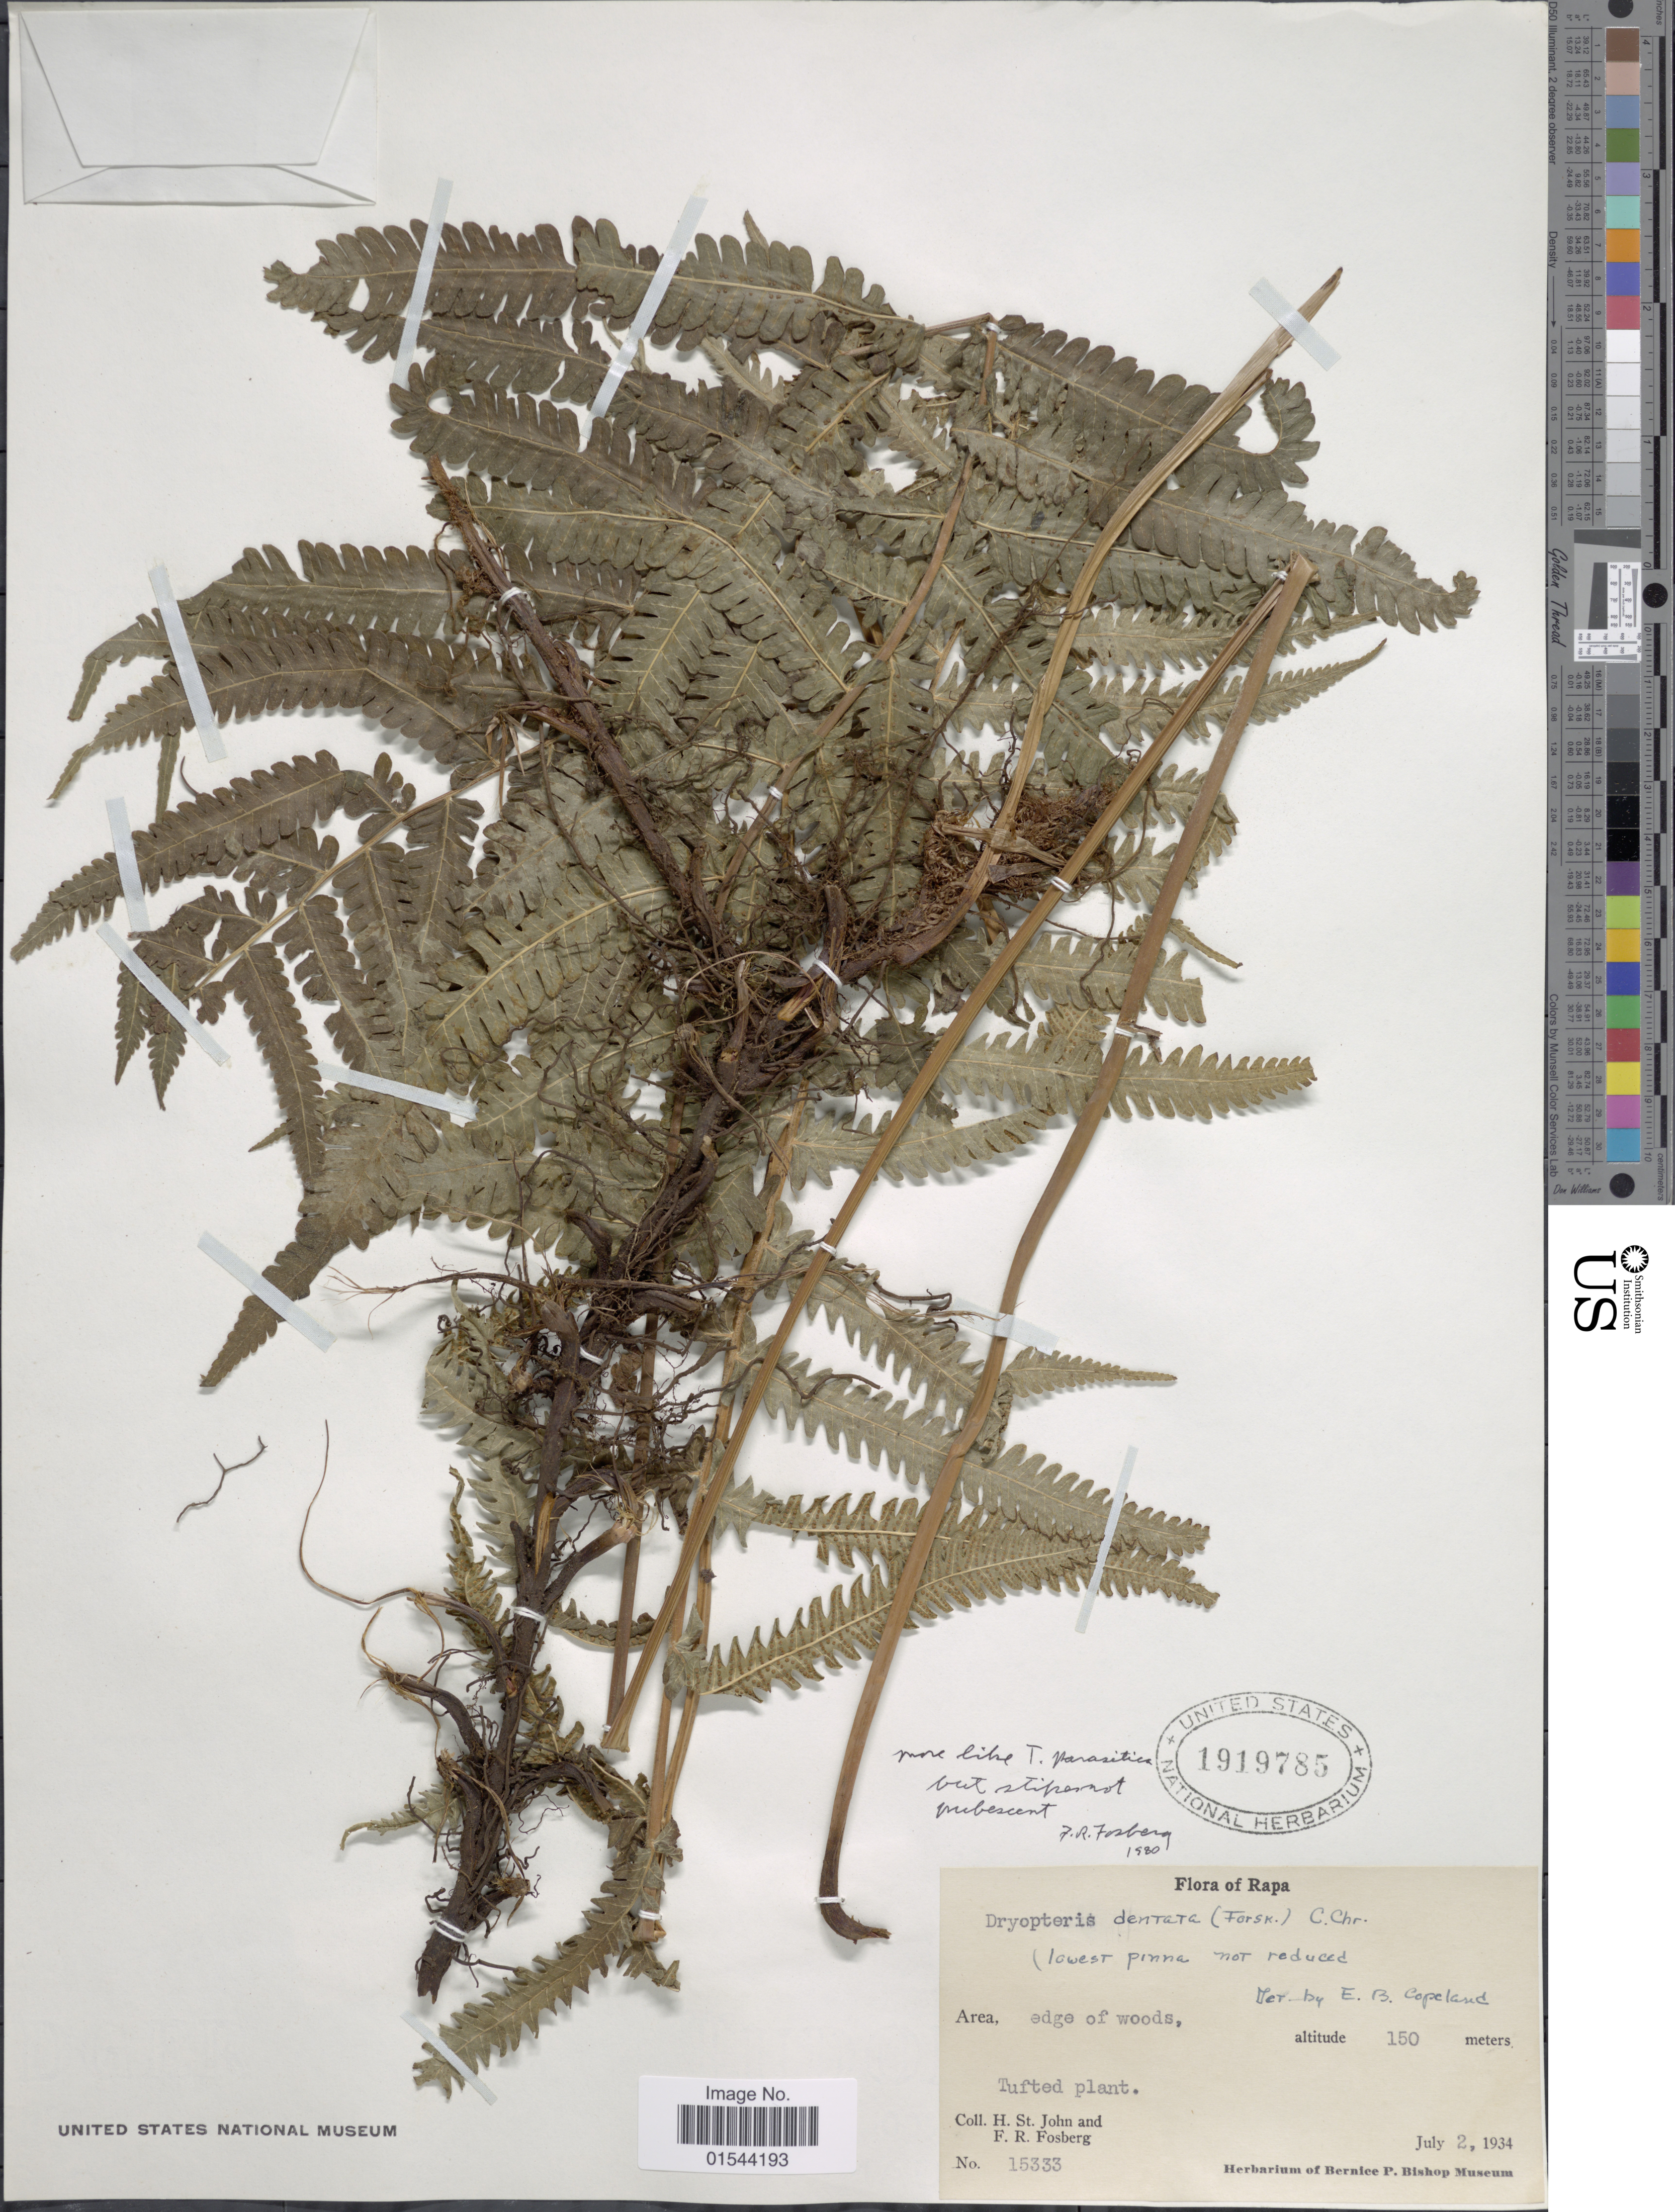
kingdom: Plantae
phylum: Tracheophyta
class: Polypodiopsida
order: Polypodiales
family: Thelypteridaceae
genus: Christella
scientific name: Christella parasitica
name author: (L.) H. Lév.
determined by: Wagner, W. L., (BOT), Smithsonian Institution - National Museum of Natural History (UNITED STATES)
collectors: H. St. John & F. R. Fosberg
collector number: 15333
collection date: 1934-07-02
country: French Polynesia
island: Rapa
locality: Rapa, Area, edge of woods, Tufted plant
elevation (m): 150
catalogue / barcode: US 1919785